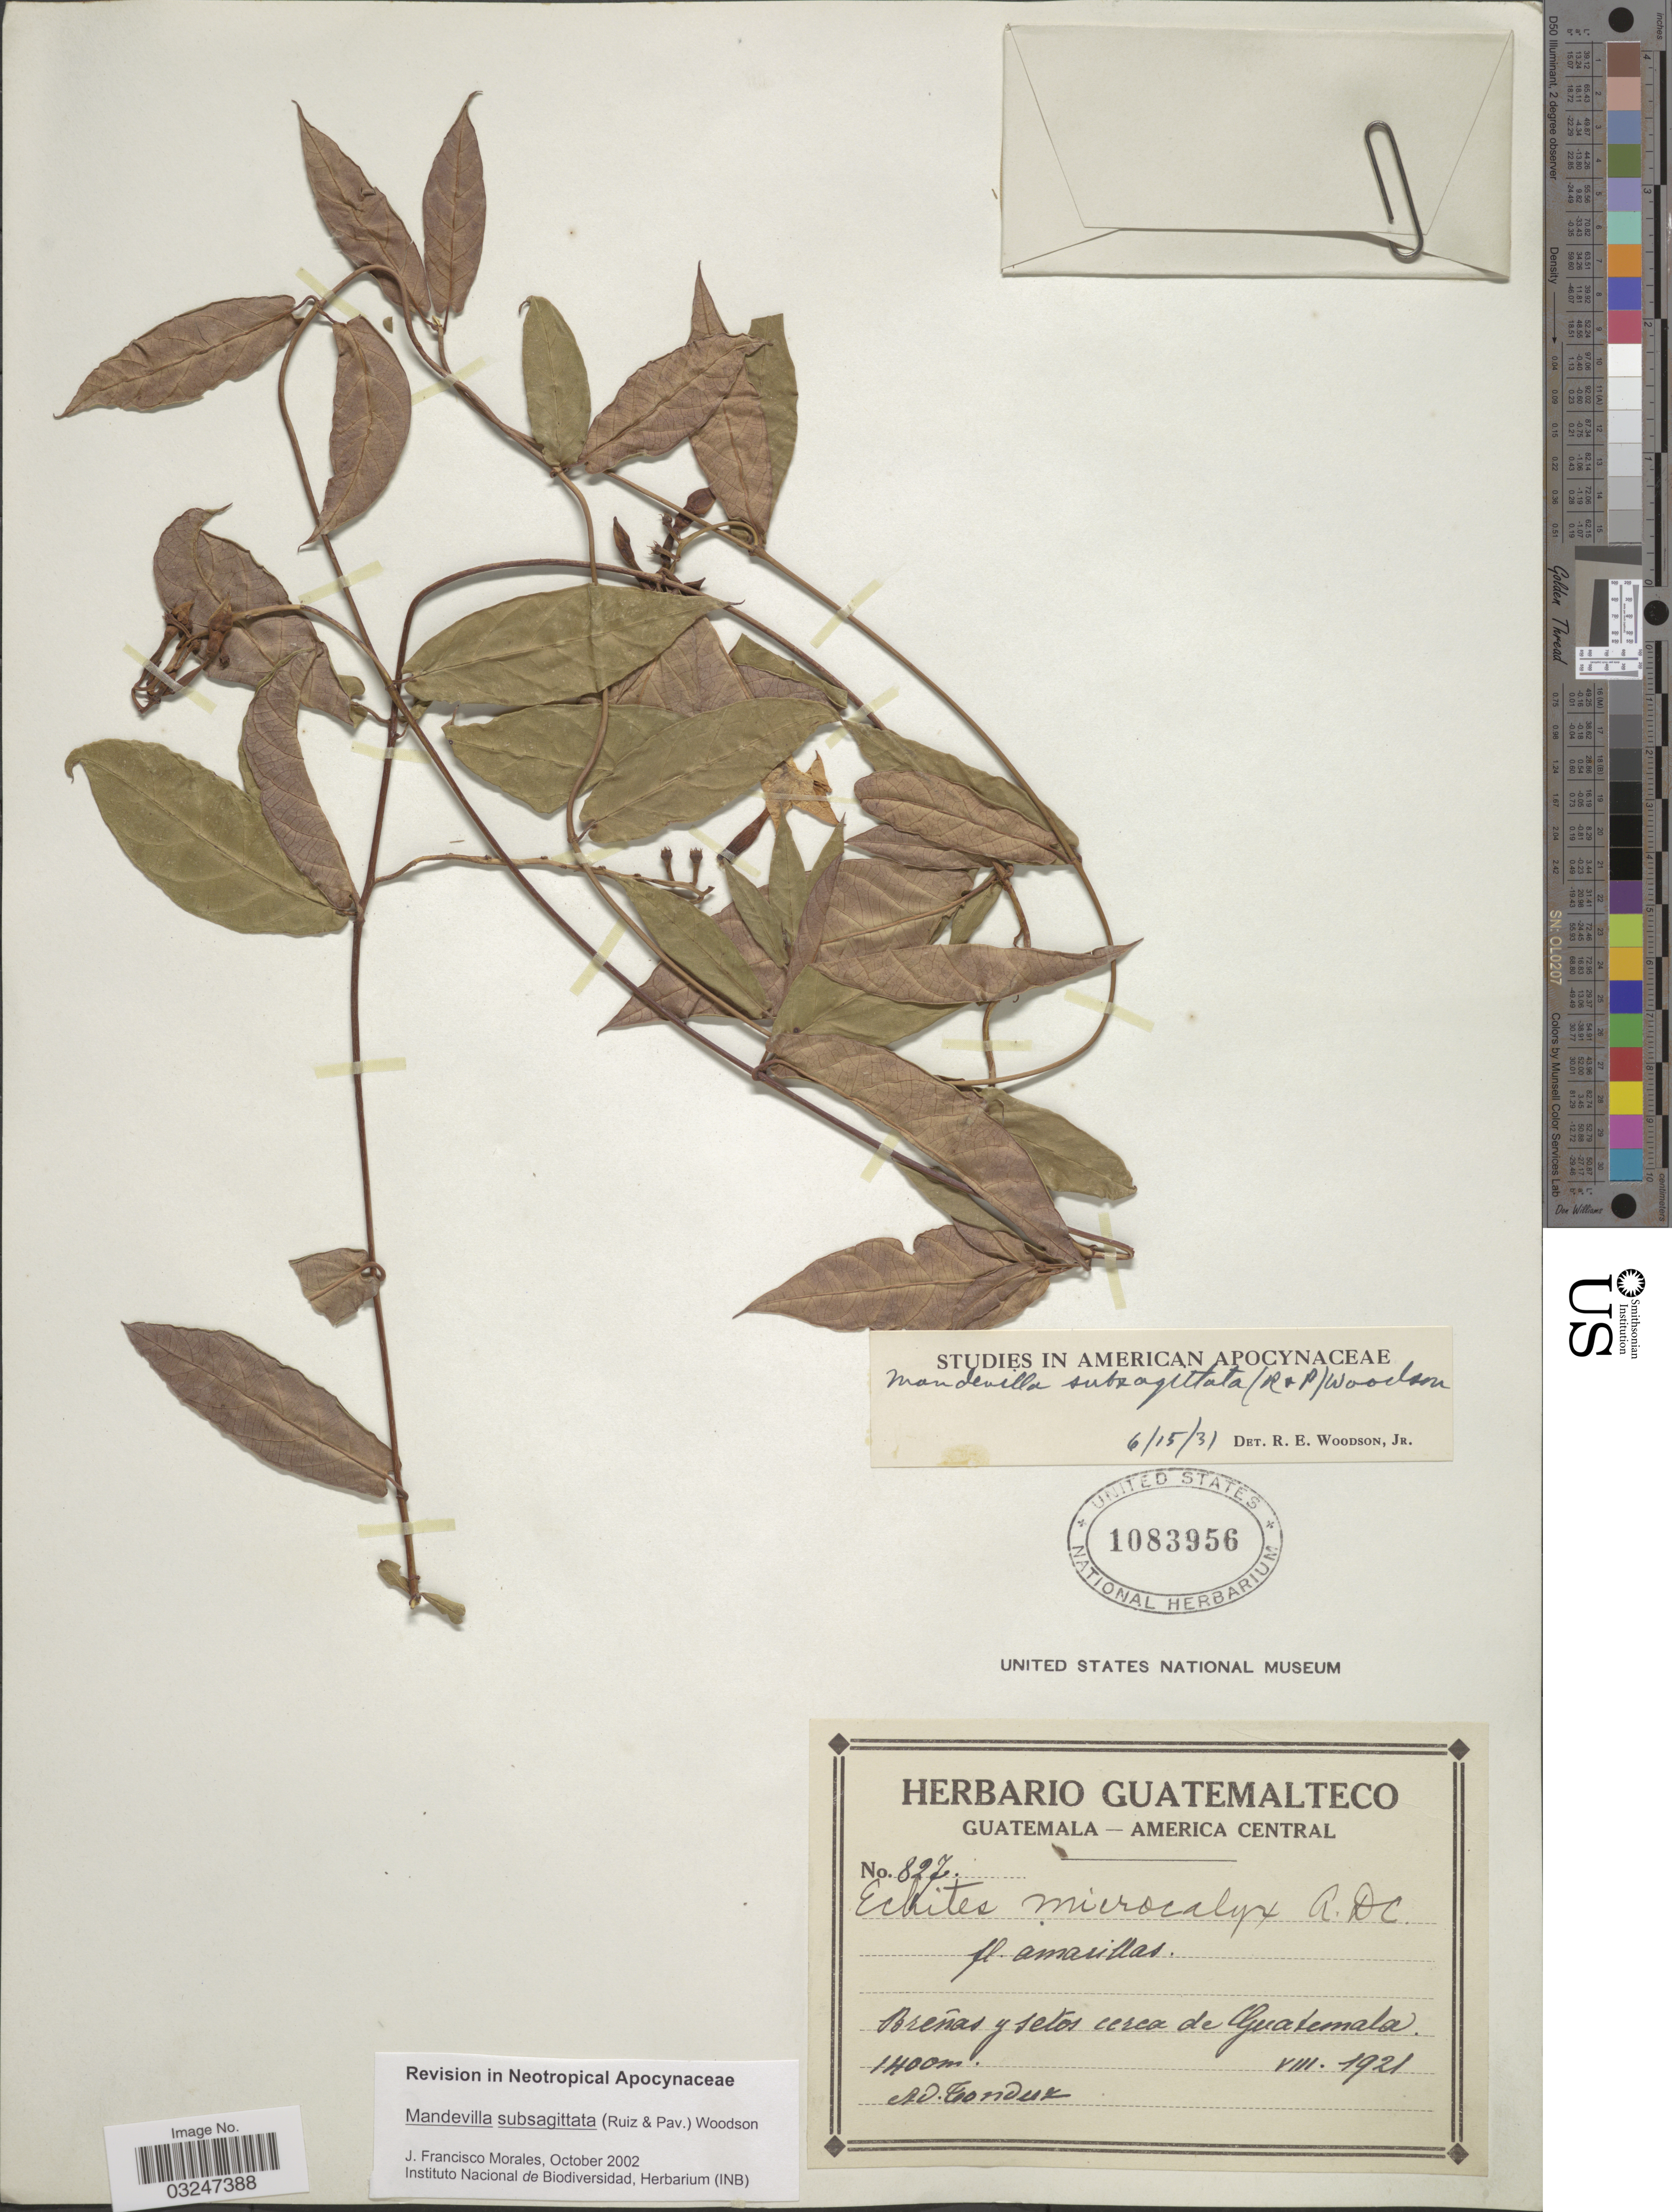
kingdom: Plantae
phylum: Tracheophyta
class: Magnoliopsida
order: Gentianales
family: Apocynaceae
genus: Mandevilla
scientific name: Mandevilla subsagittata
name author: (Ruiz & Pav.) Woodson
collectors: A. Tonduz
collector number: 827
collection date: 1921-08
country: Guatemala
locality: Breñas y setos cerca de Guatemala.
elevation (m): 1400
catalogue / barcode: US 1083956